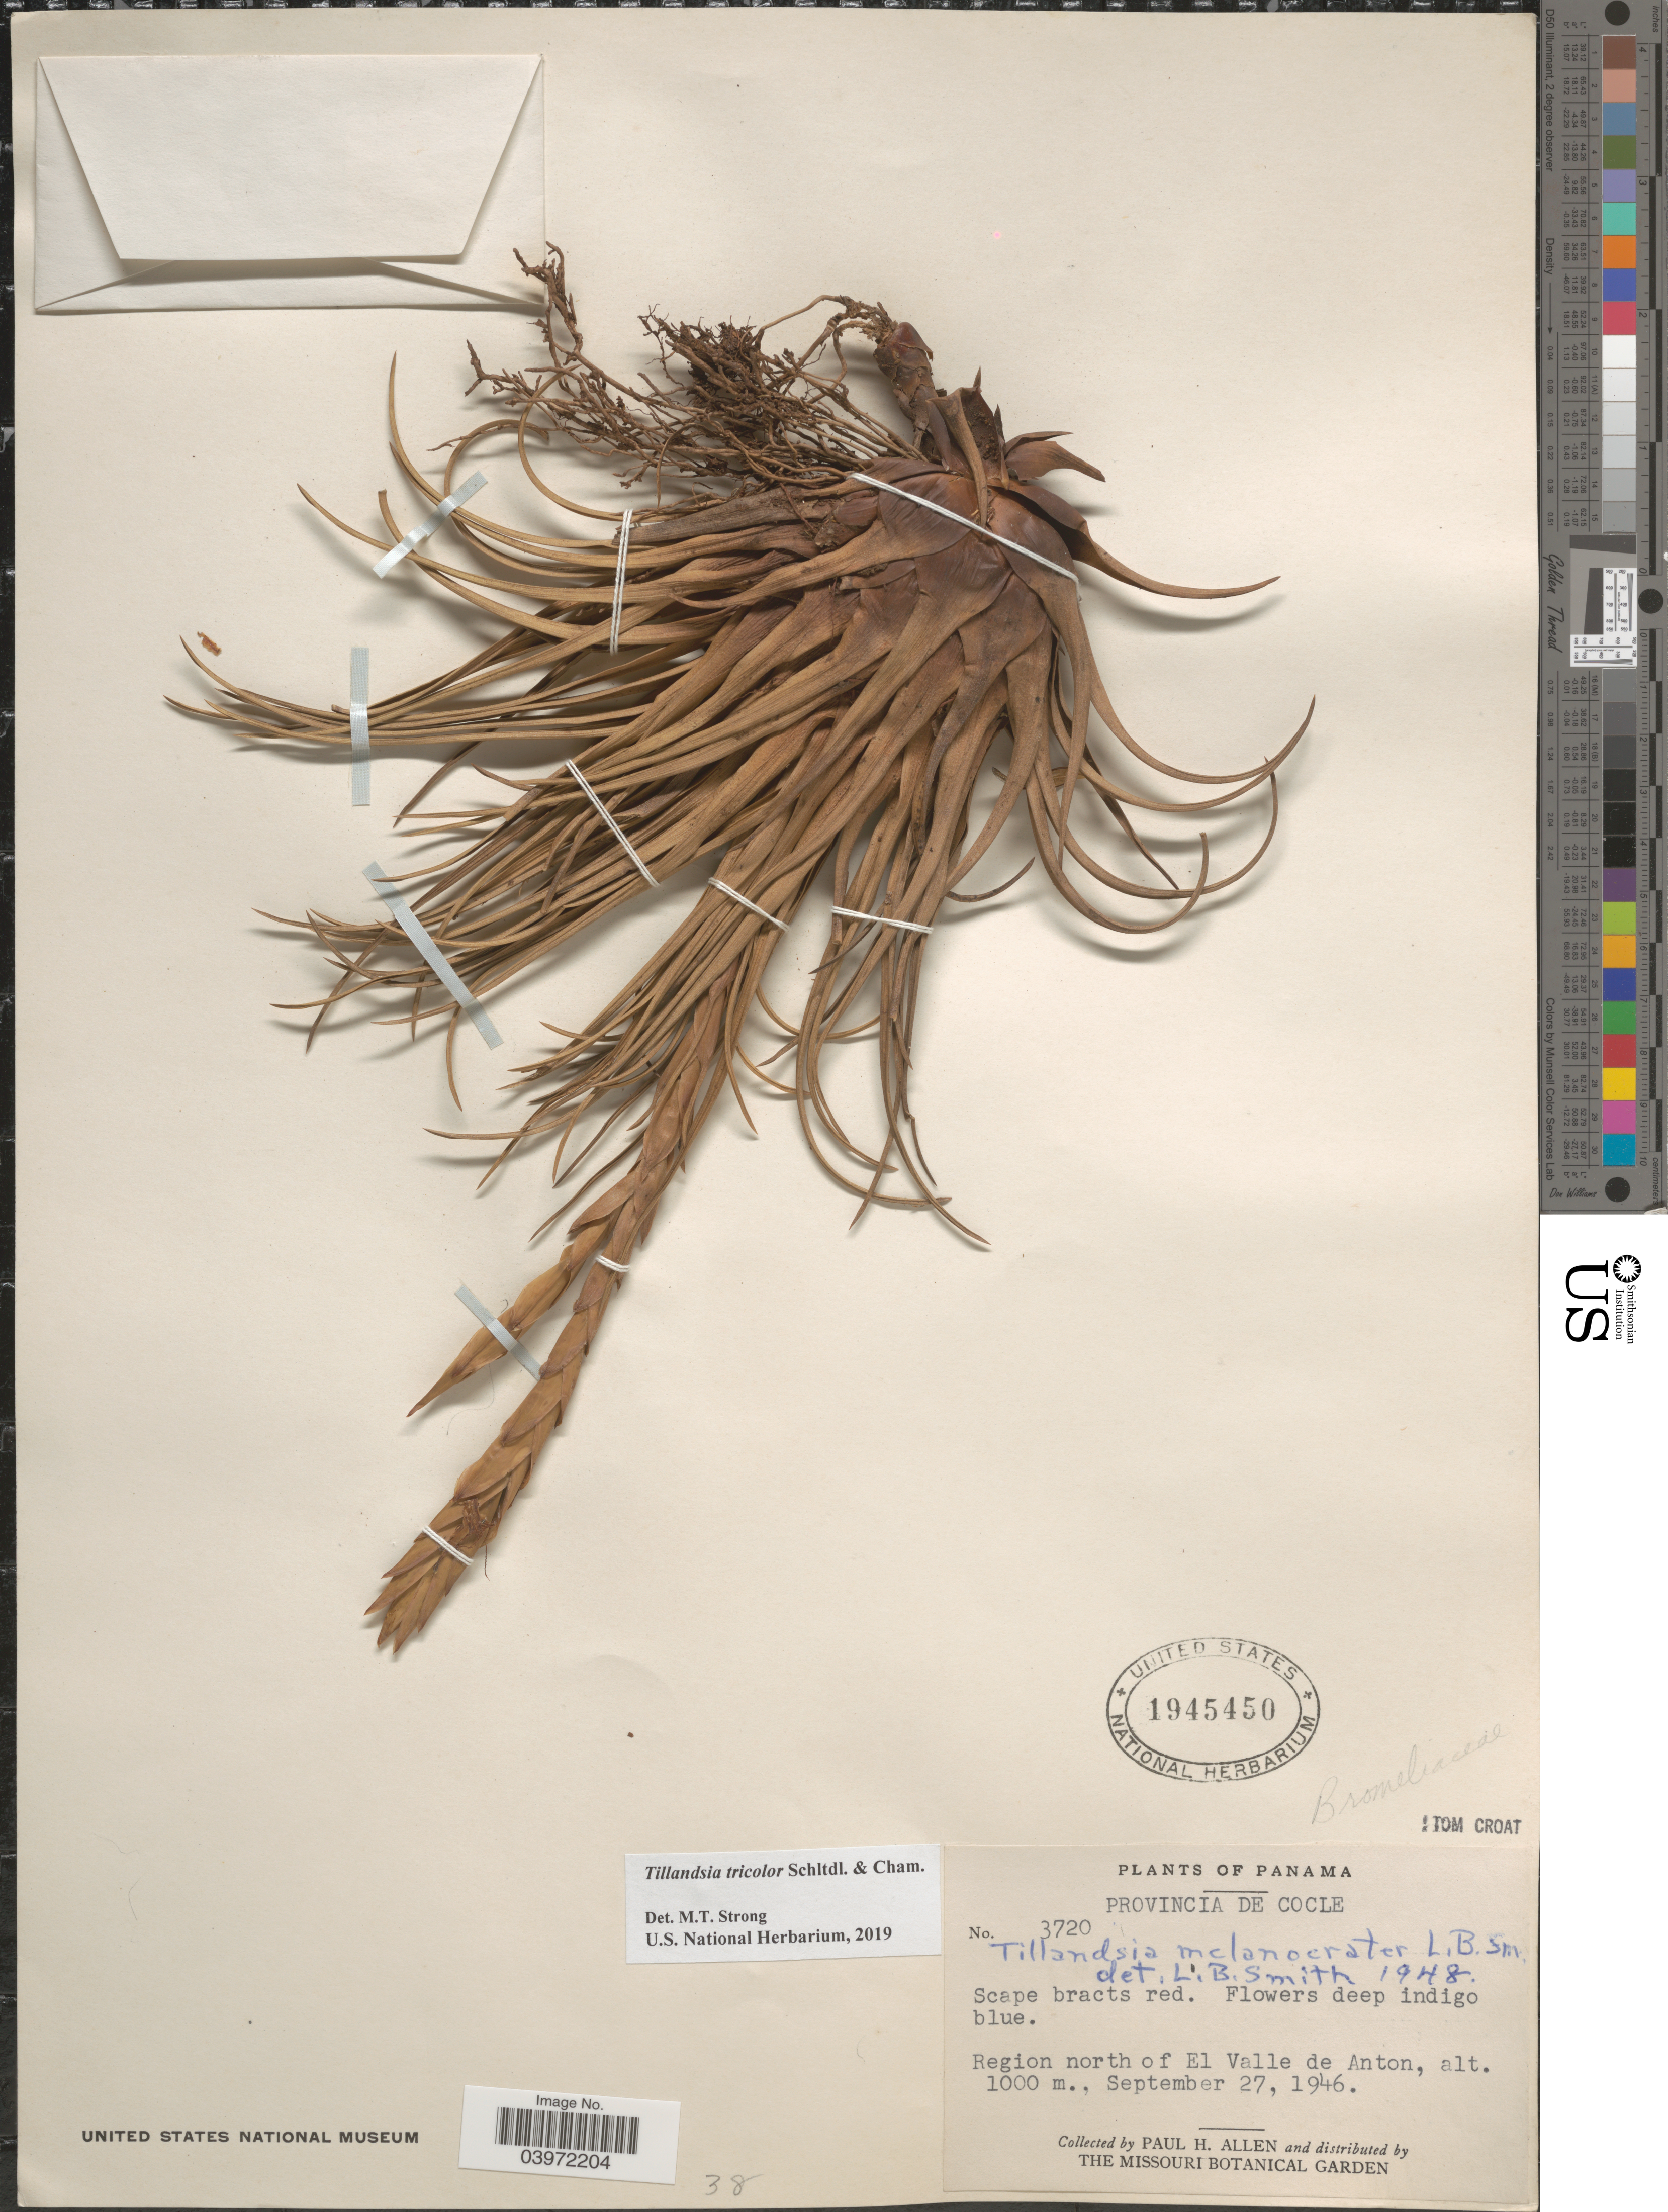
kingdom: Plantae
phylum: Tracheophyta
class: Liliopsida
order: Poales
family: Bromeliaceae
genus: Tillandsia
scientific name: Tillandsia tricolor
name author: Schltdl. & Cham.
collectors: P. H. Allen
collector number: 3720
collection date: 1946-09-27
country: Panama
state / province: Cocle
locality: Region north of El Valle de Anton.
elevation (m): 1000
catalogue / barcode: US 1945450